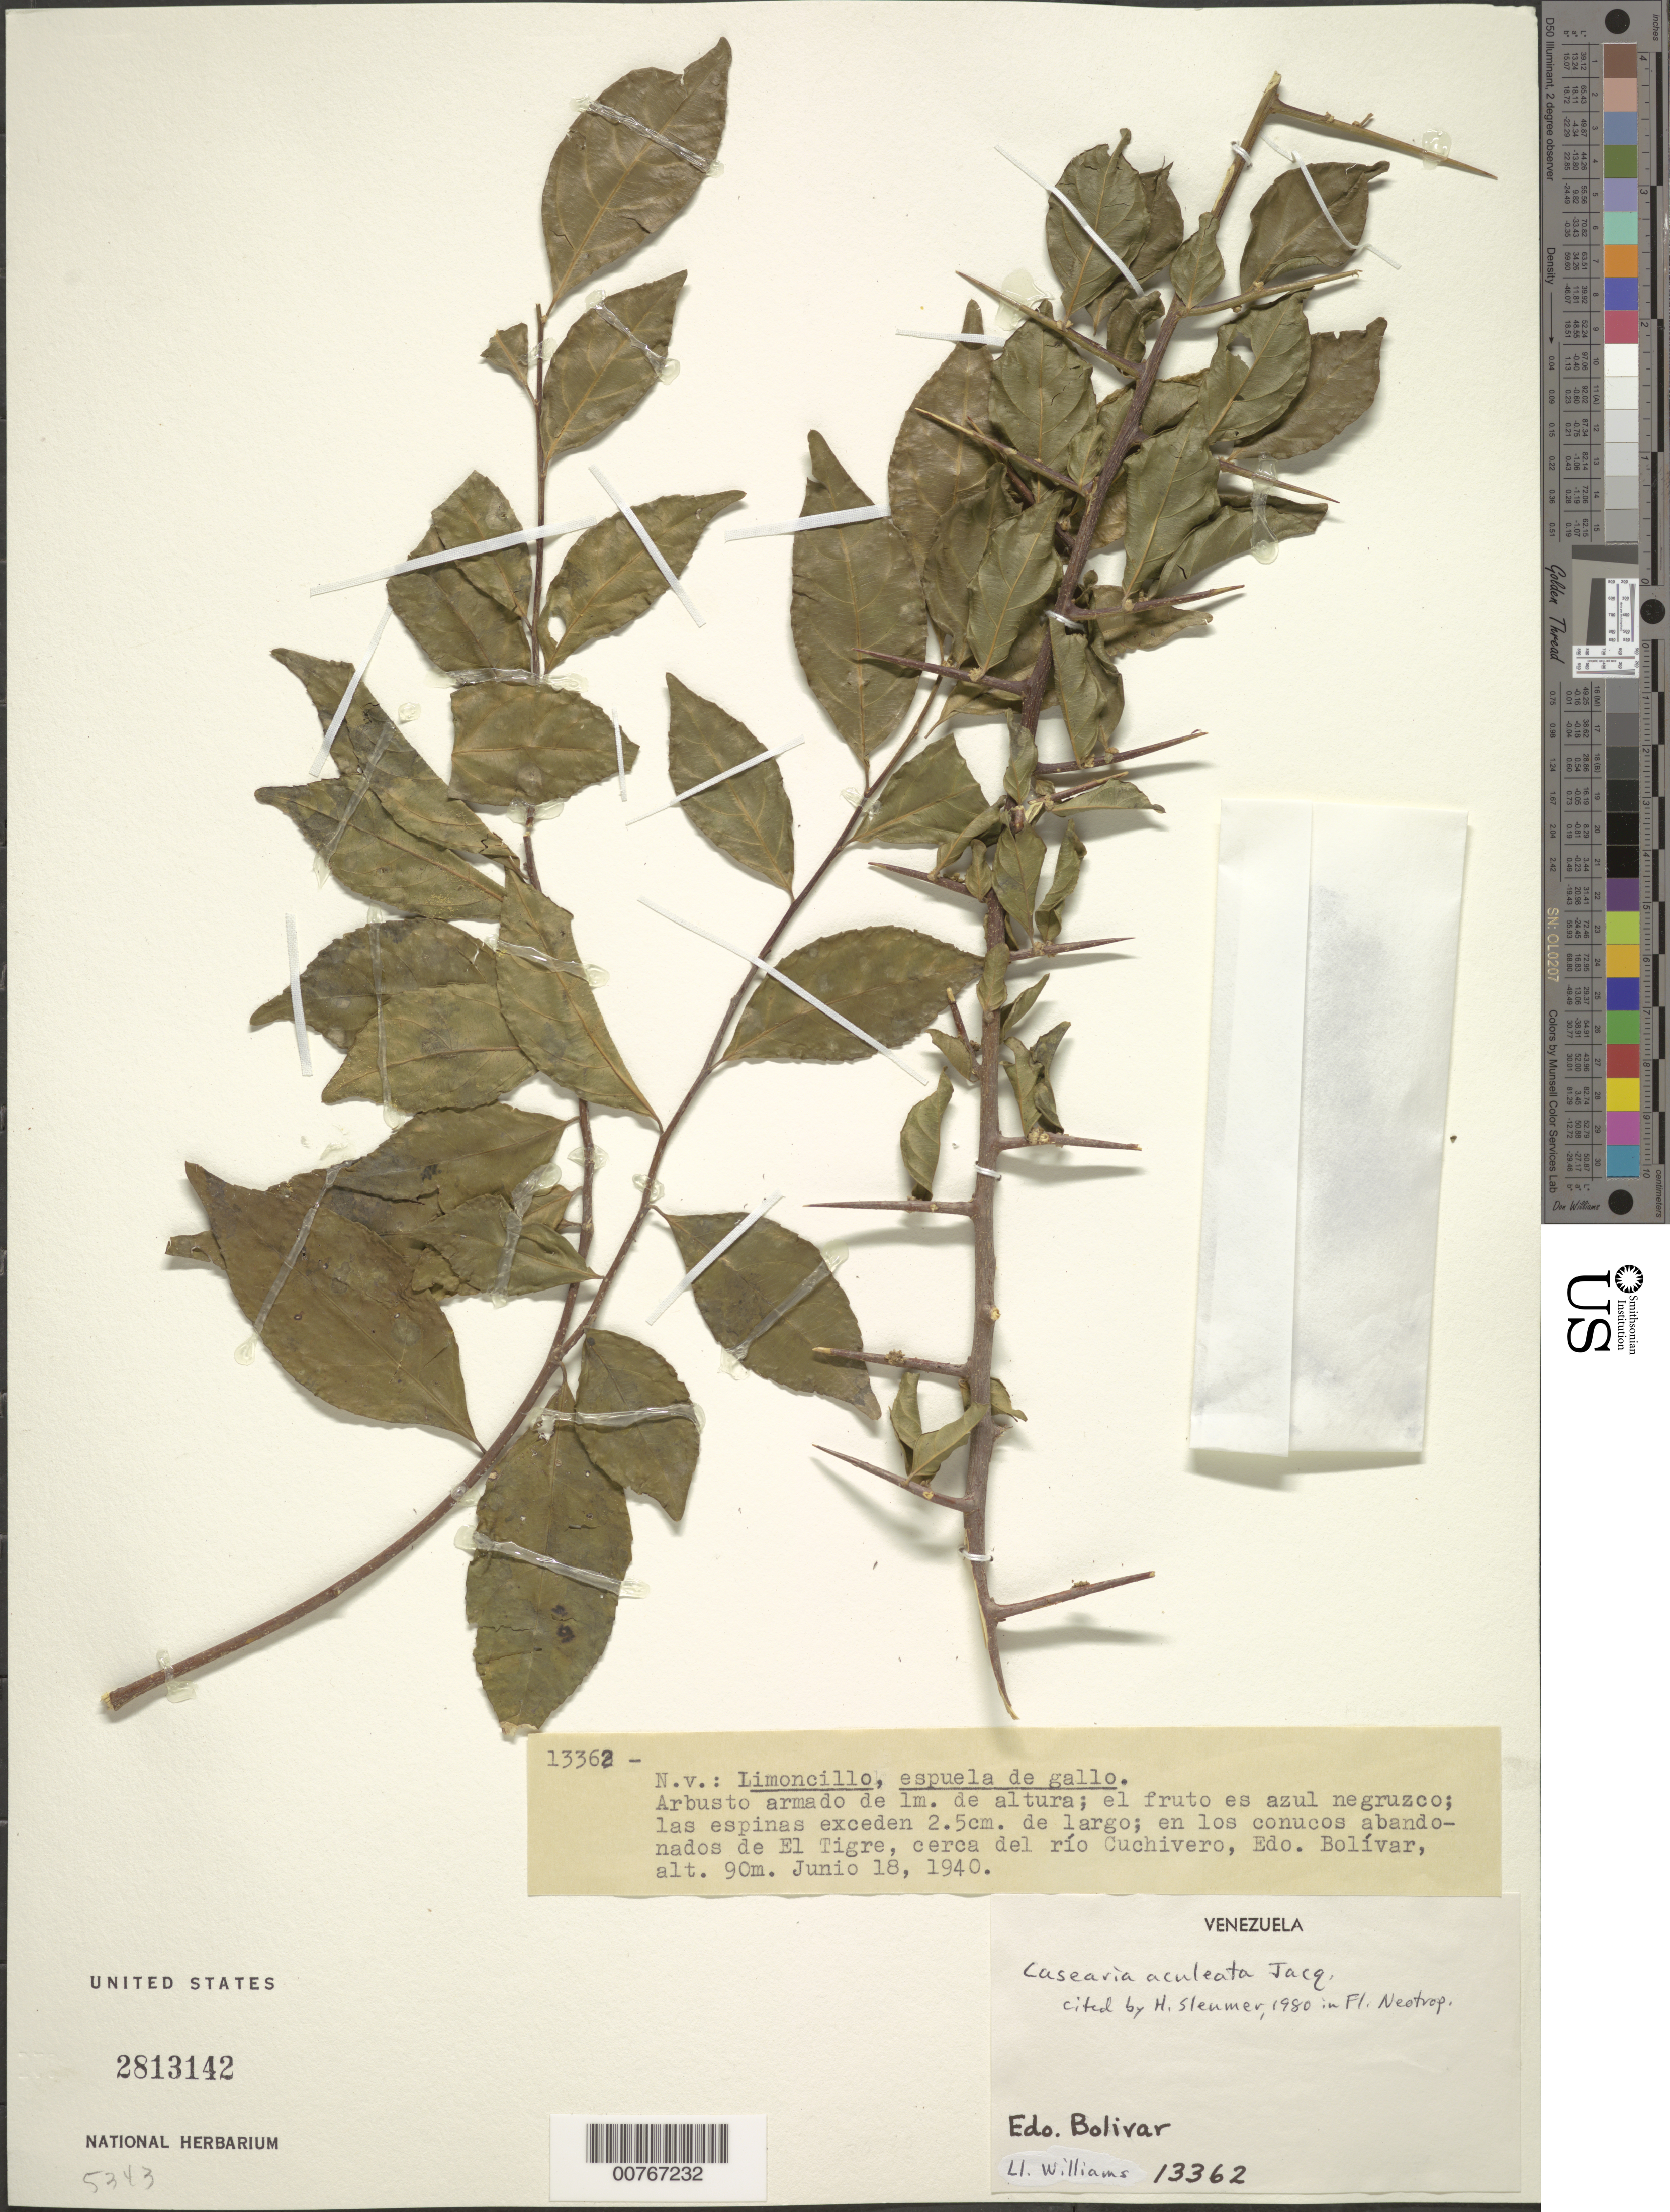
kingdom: Plantae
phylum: Tracheophyta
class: Magnoliopsida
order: Malpighiales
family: Salicaceae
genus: Casearia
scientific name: Casearia aculeata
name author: Jacq.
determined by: Sleumer, H. O.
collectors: Ll. Williams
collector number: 13362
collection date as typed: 18-Jun-40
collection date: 1940-06-18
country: Venezuela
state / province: Bolívar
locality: El Tigre, cerca de El Río Cuchivero; San Vicente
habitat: En los conucos abandonadas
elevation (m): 95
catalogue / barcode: US 2813142